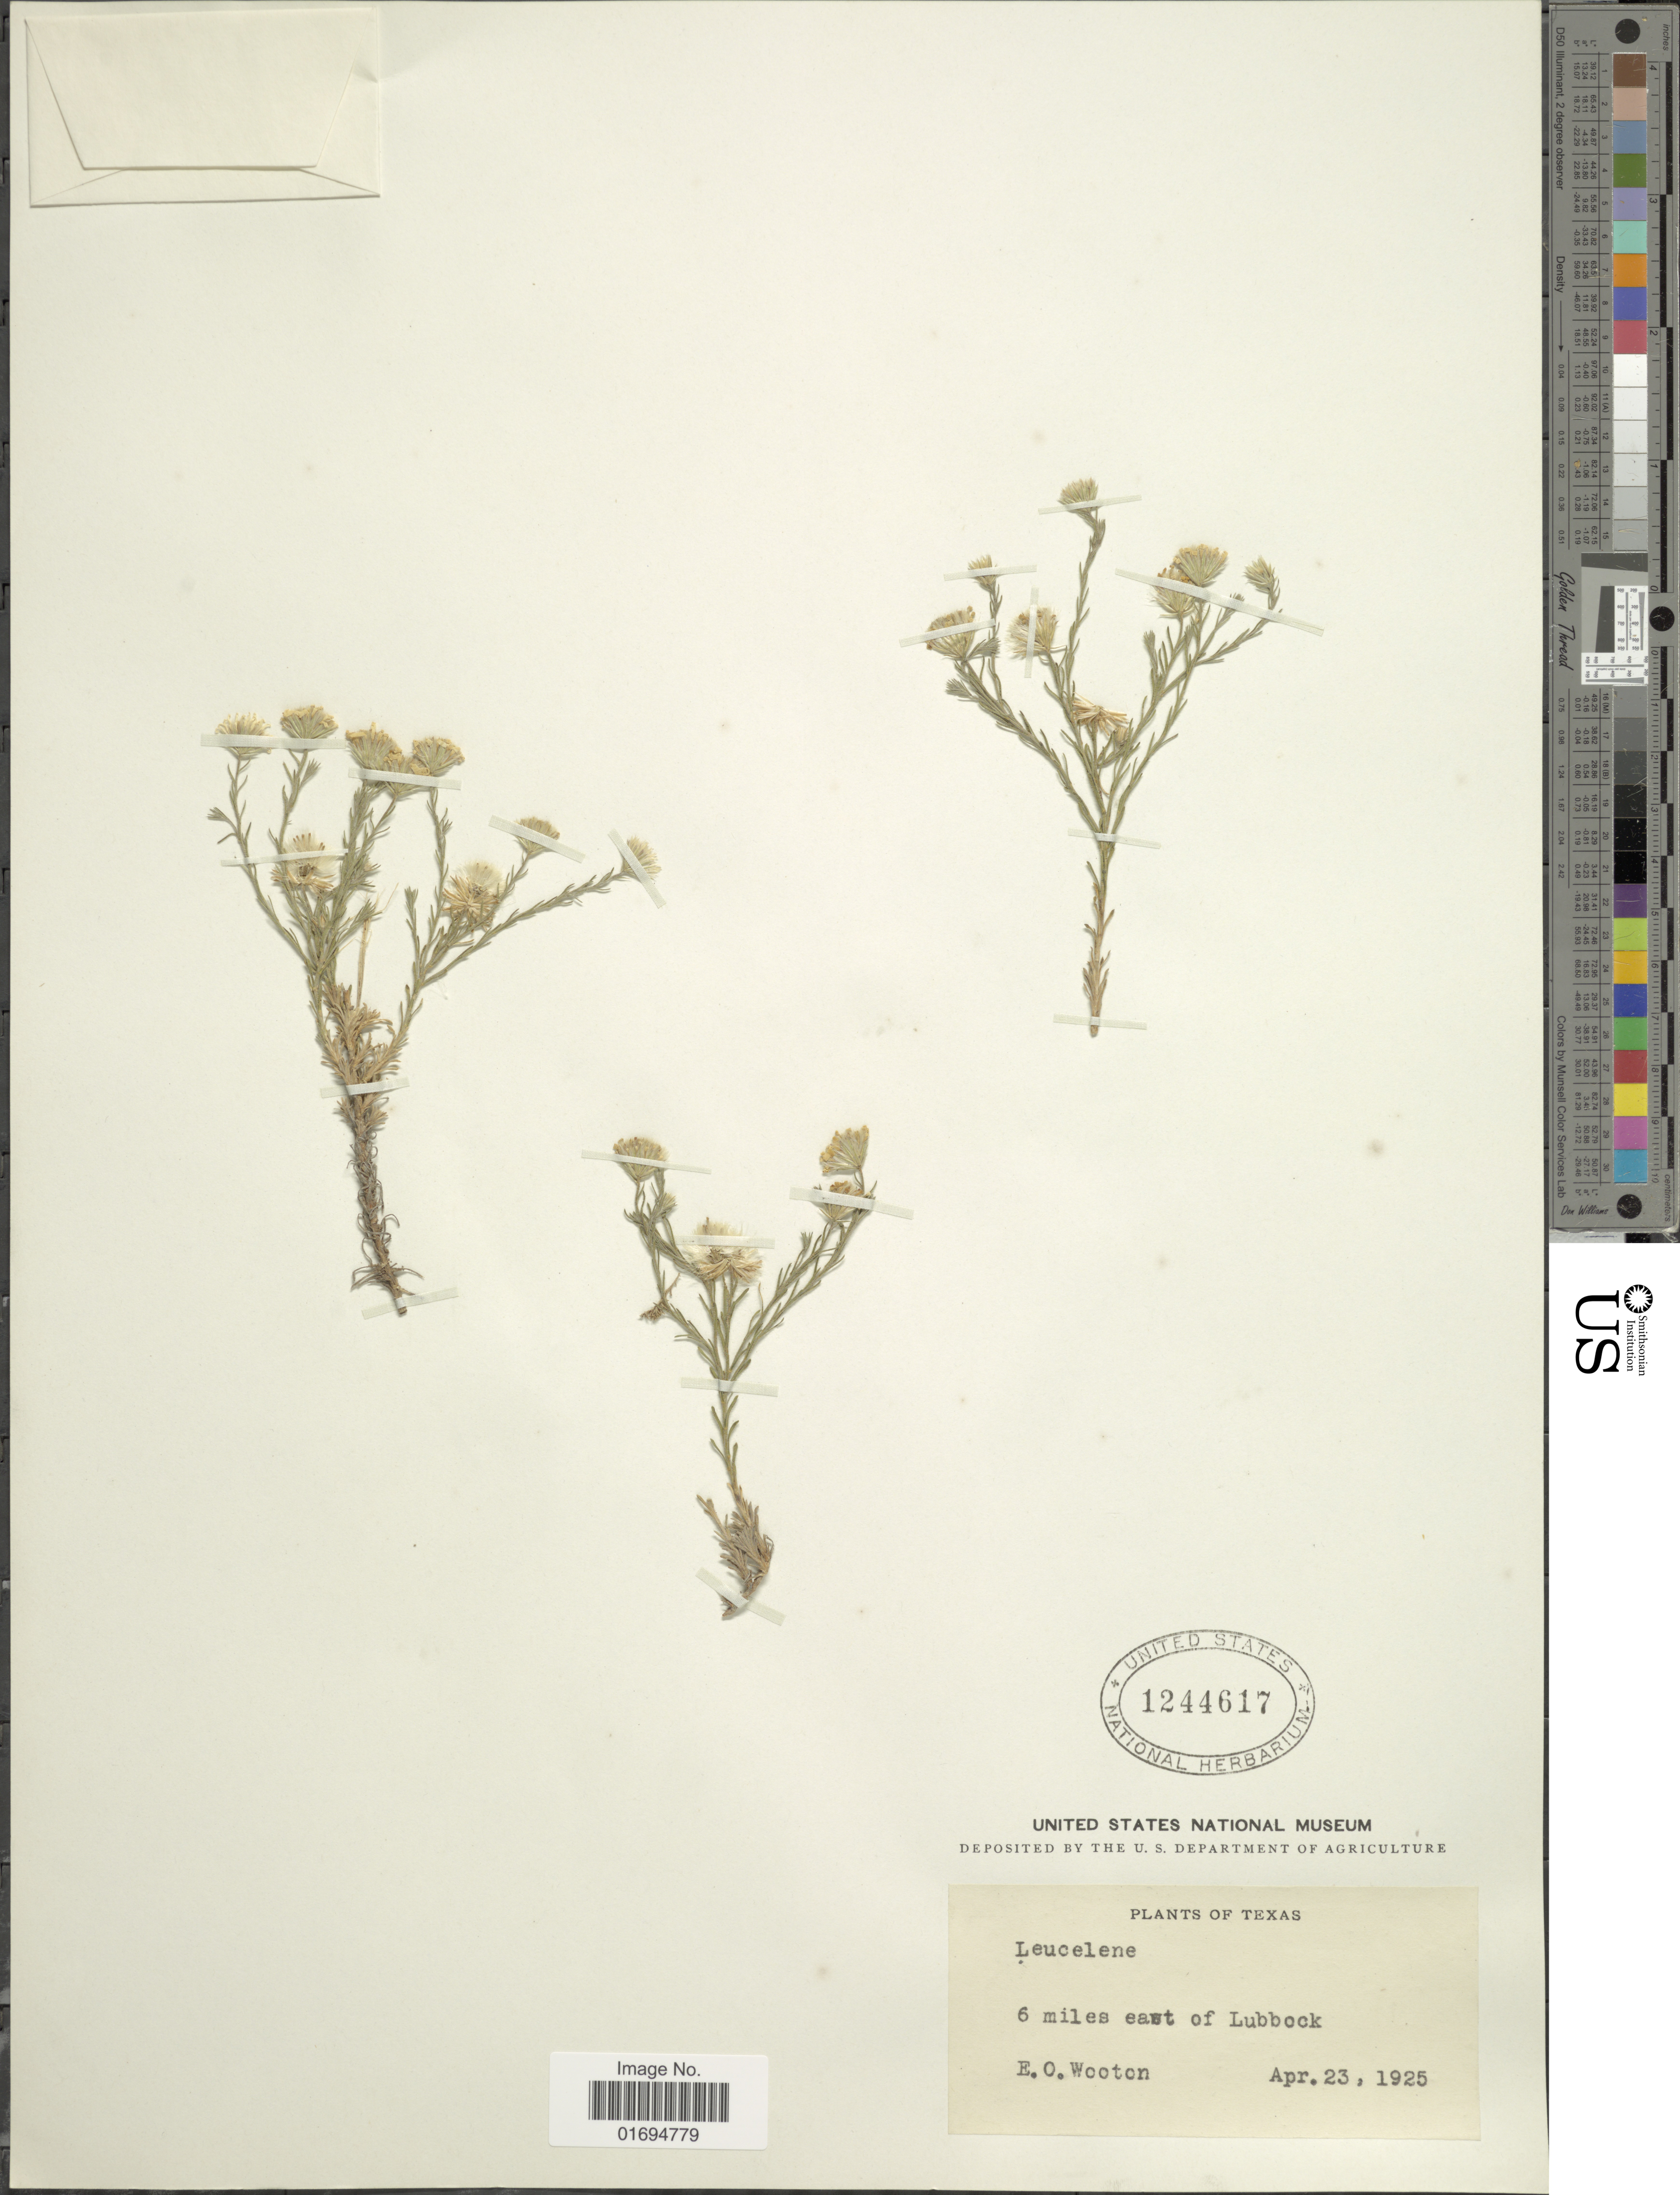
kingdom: Plantae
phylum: Tracheophyta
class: Magnoliopsida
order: Asterales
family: Asteraceae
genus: Chaetopappa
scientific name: Chaetopappa ericoides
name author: (Torr.) G.L. Nesom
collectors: E. O. Wooton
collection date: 1925-04-23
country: United States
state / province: Texas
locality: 6 miles east of Lubbock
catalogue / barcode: US 1244617